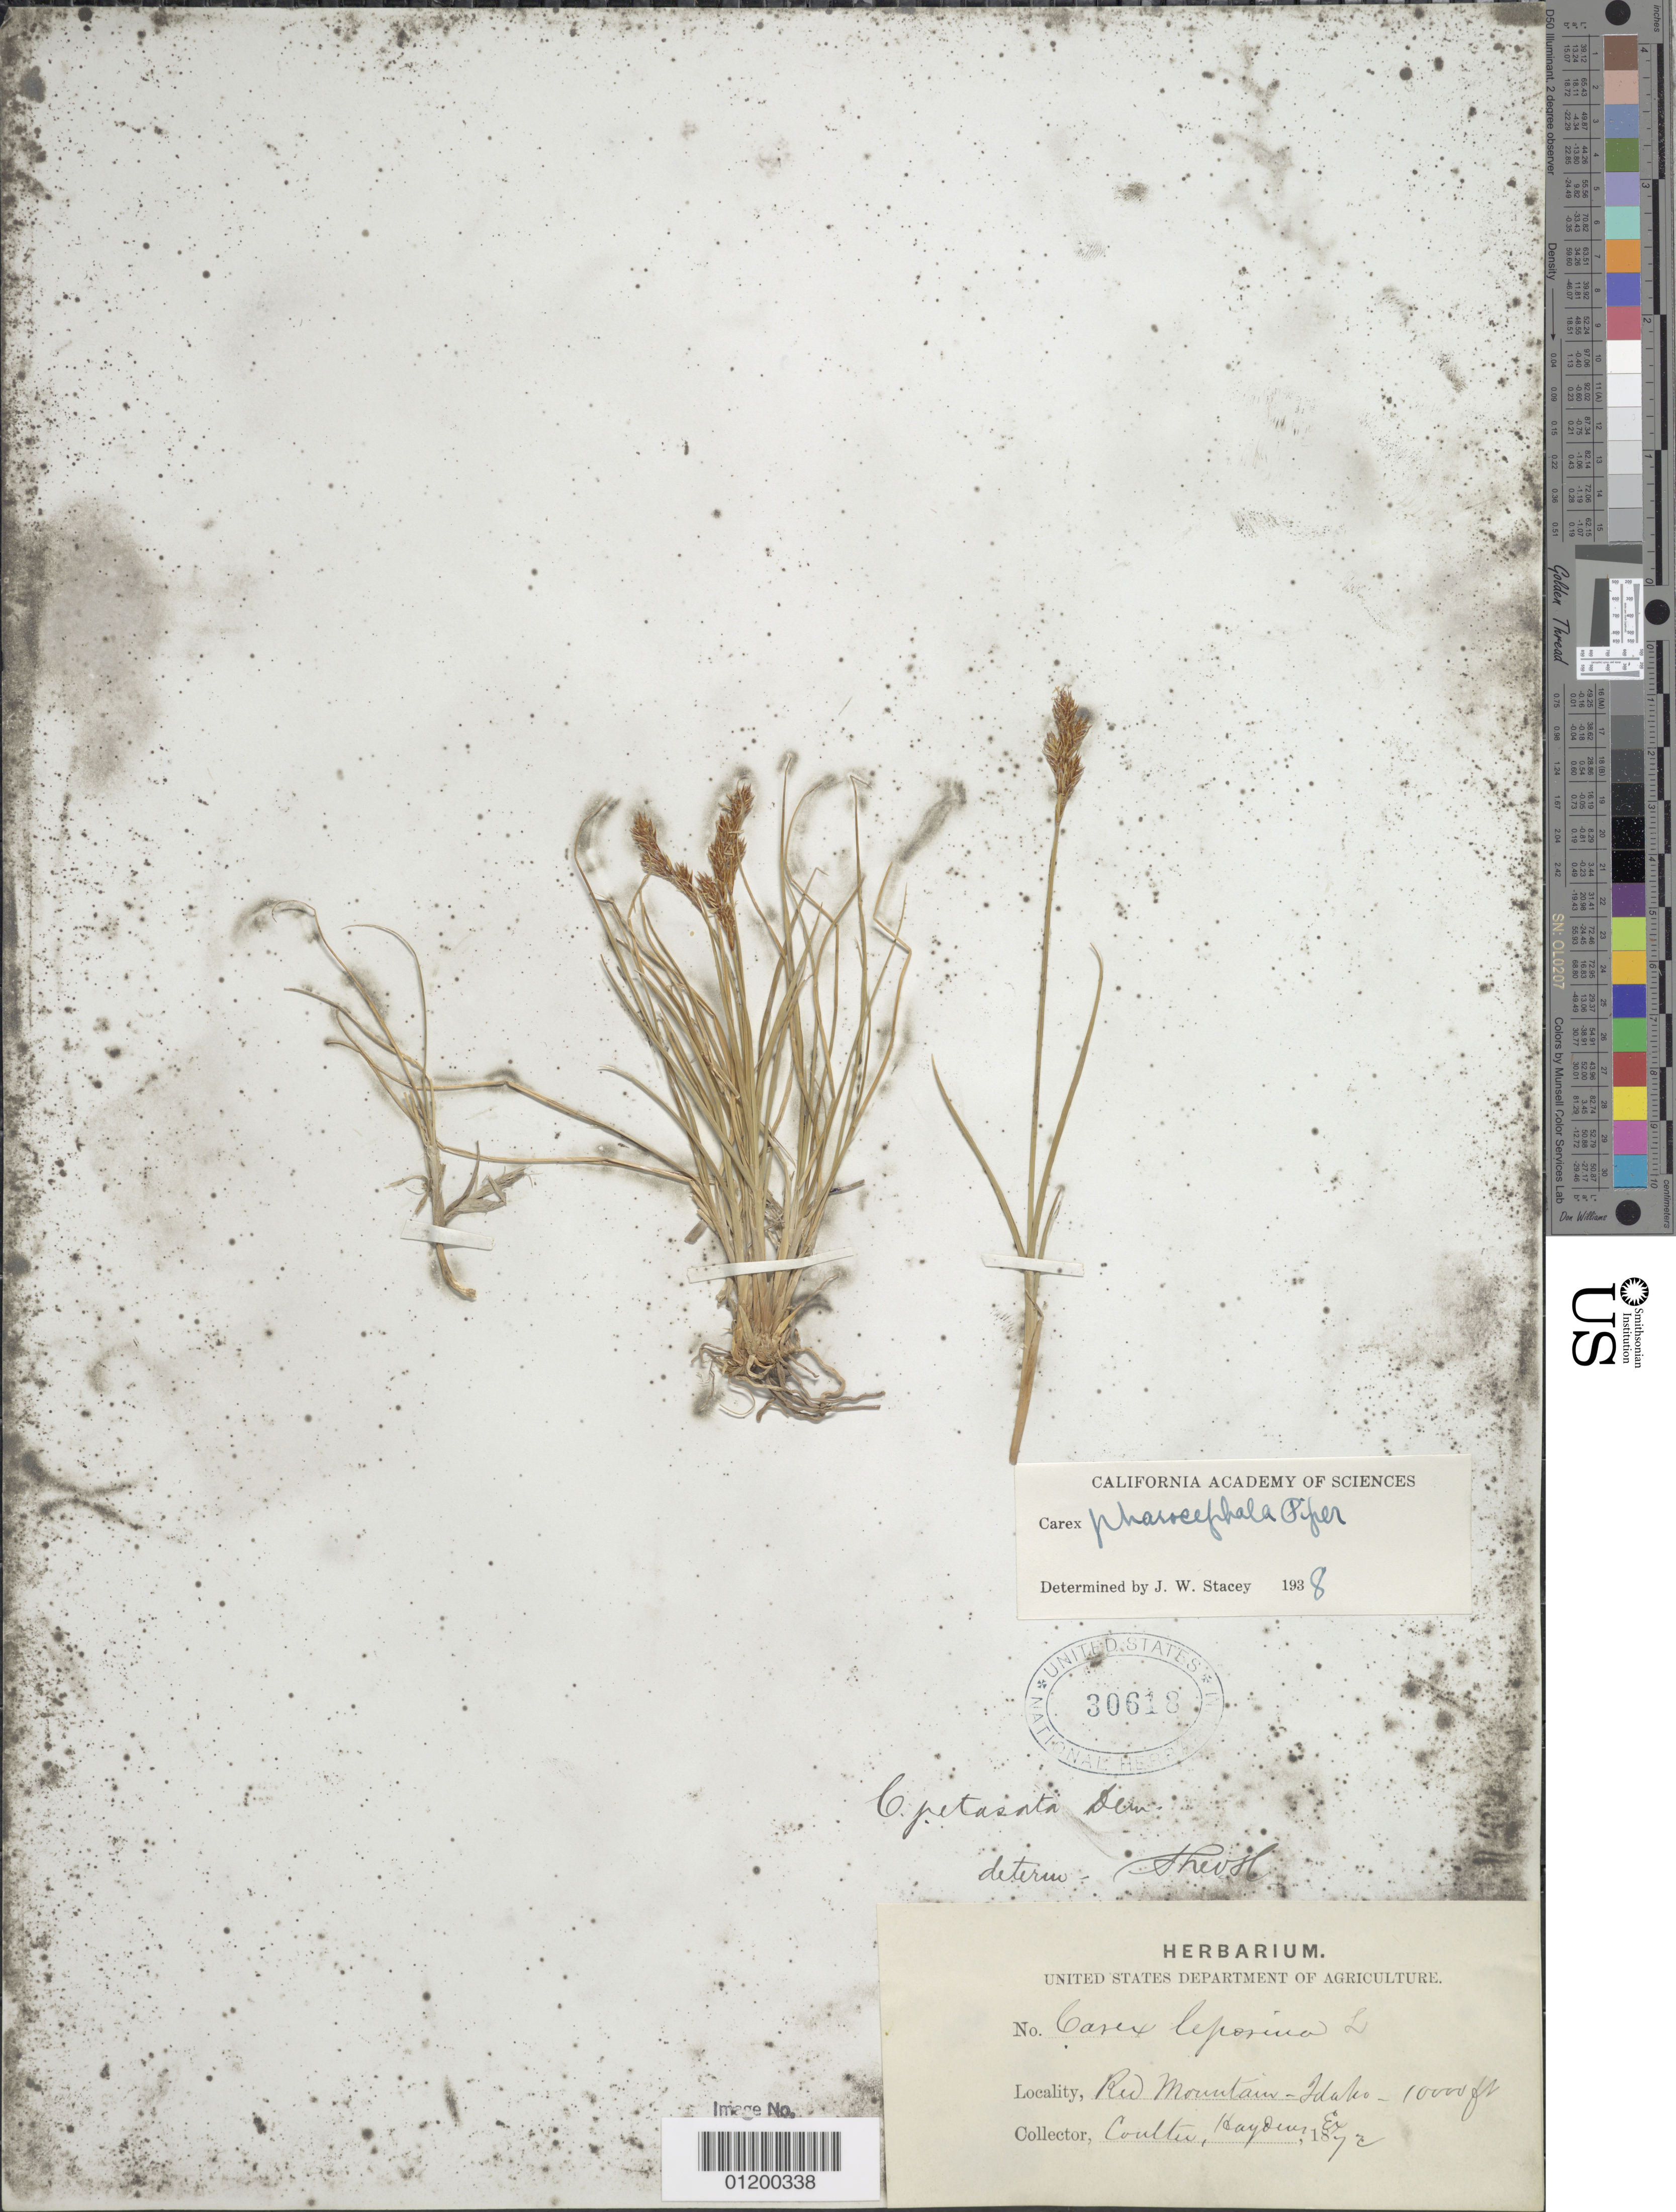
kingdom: Plantae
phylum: Tracheophyta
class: Liliopsida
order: Poales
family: Cyperaceae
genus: Carex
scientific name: Carex phaeocephala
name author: Piper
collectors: -- Coulter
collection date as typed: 1872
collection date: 1872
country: United States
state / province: Idaho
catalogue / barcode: US 30618